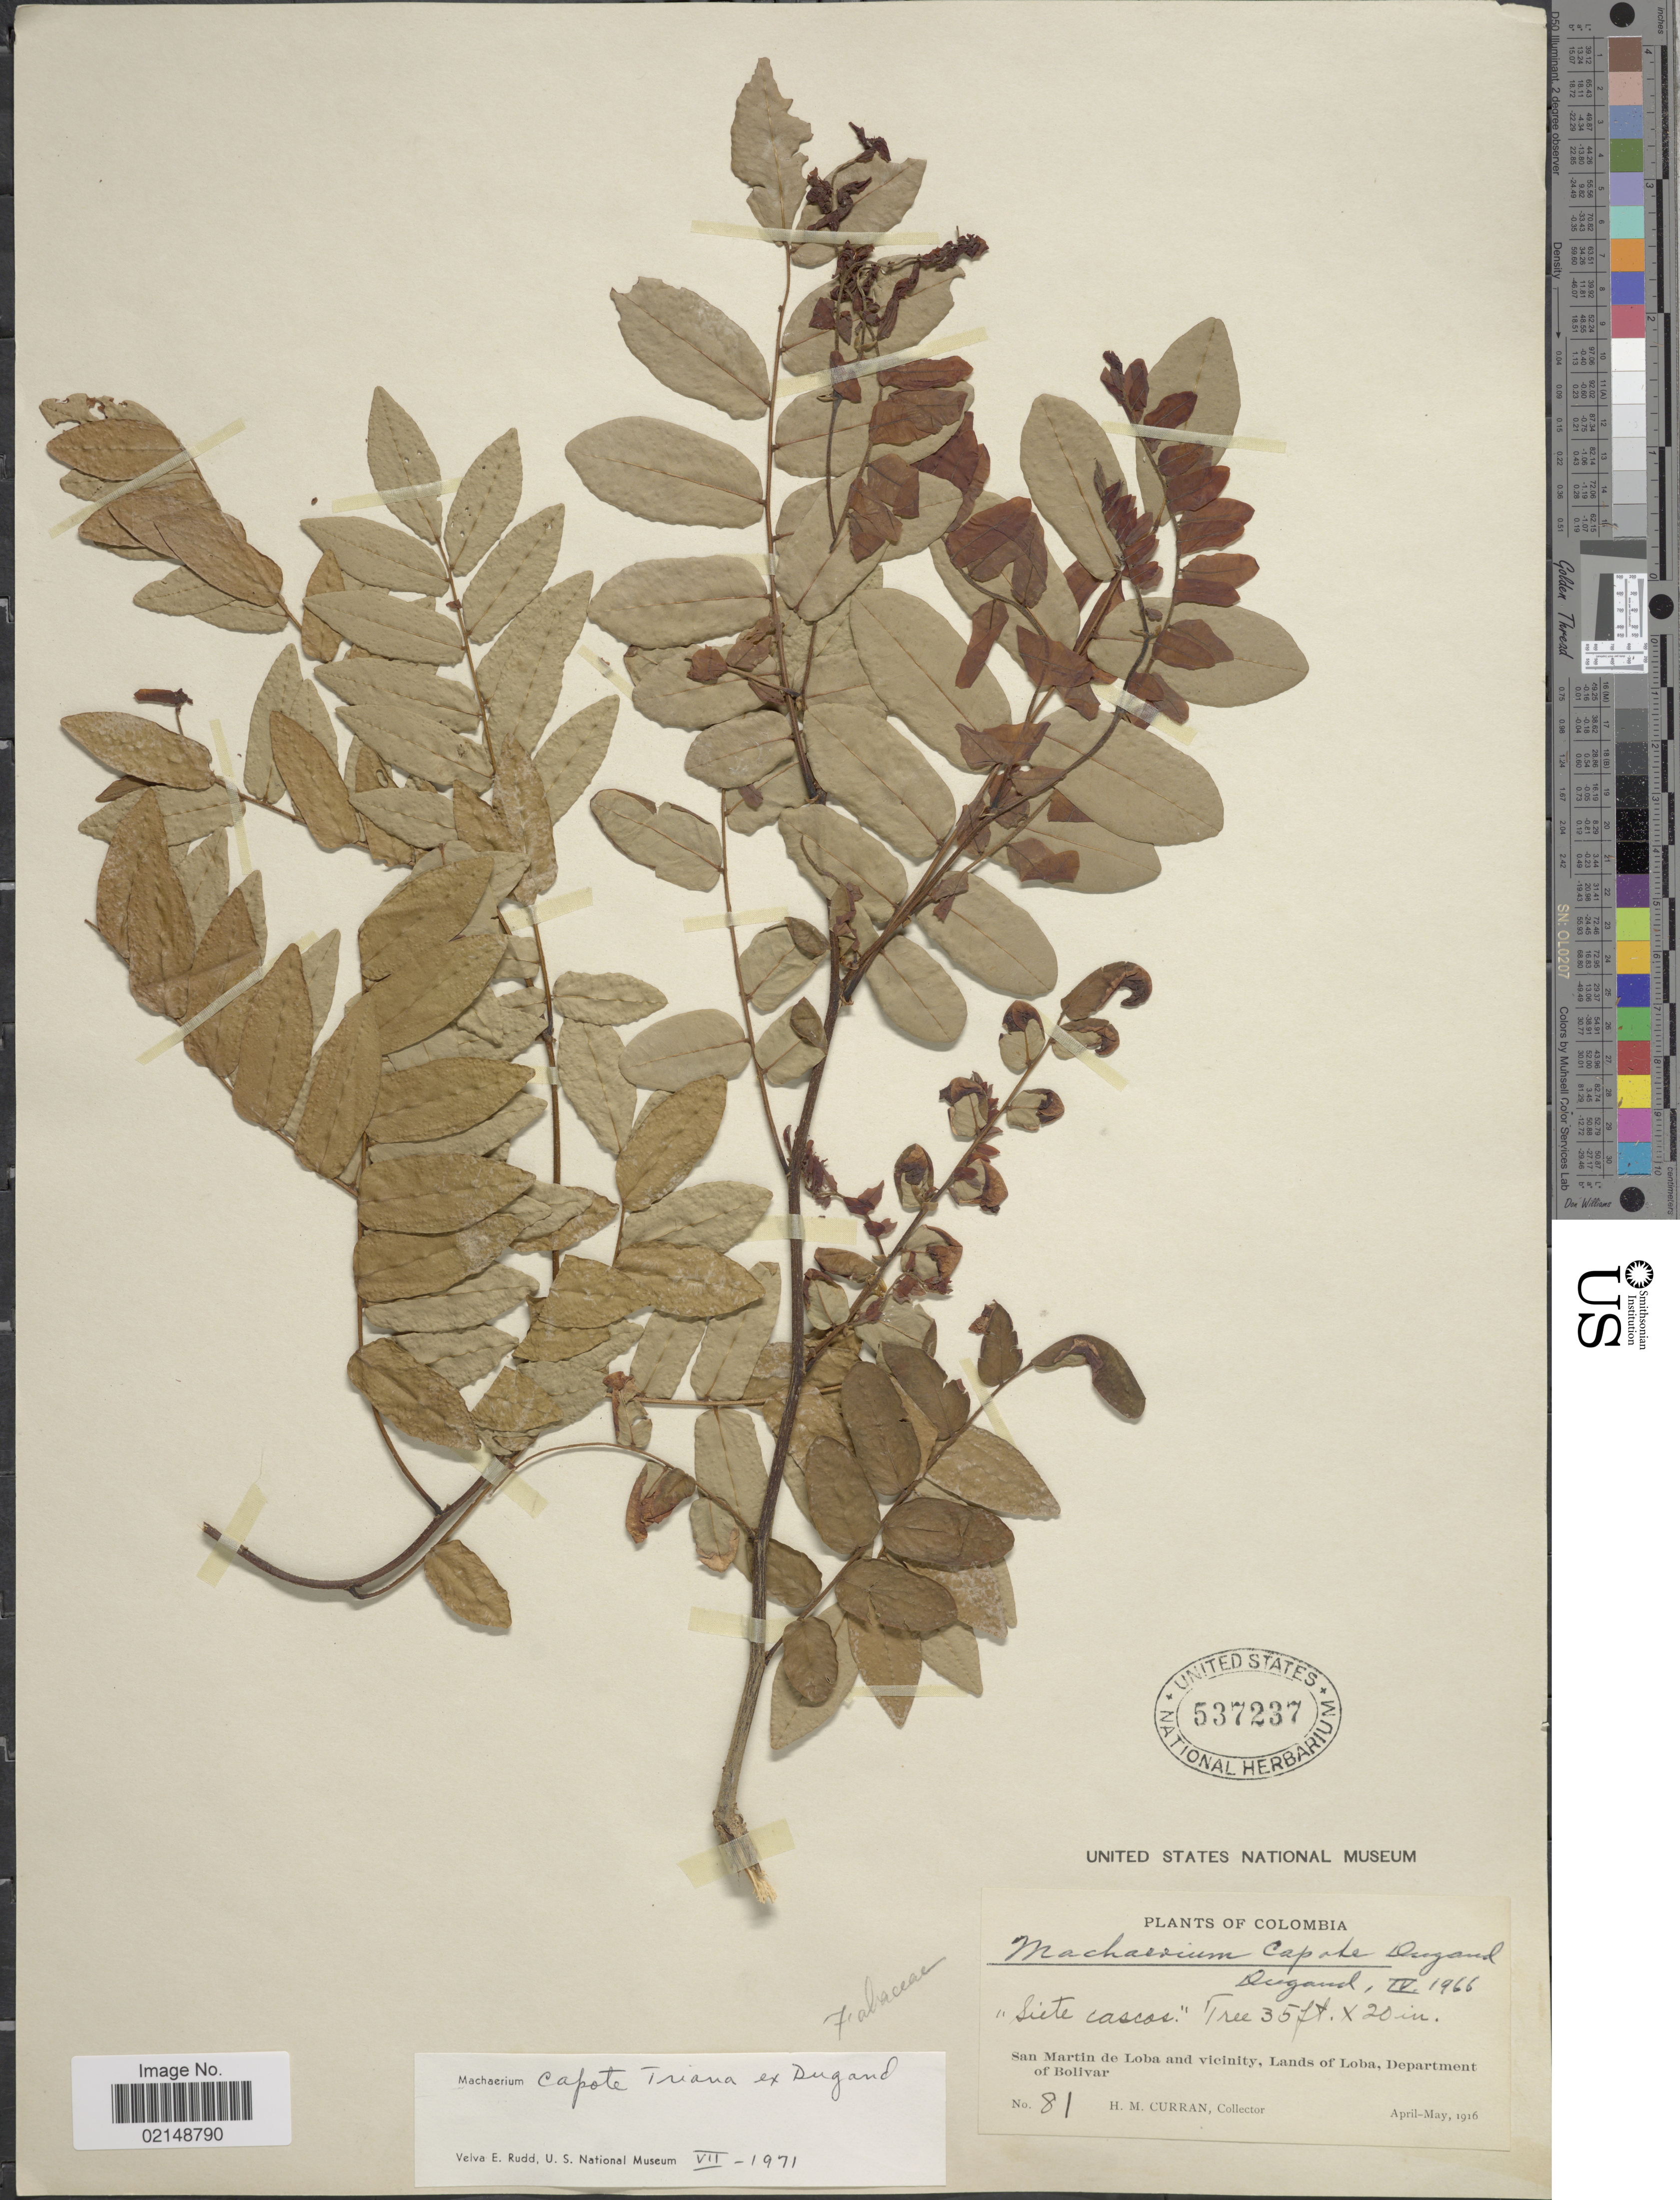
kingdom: Plantae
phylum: Tracheophyta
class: Magnoliopsida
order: Fabales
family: Fabaceae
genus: Machaerium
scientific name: Machaerium capote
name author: Triana ex Dugand G.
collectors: H. M. Curran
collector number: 81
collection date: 1916-04/1916-05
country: Colombia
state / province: Bolívar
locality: San Martin de Loba and Vicinity, Lands of Loba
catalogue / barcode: US 537237